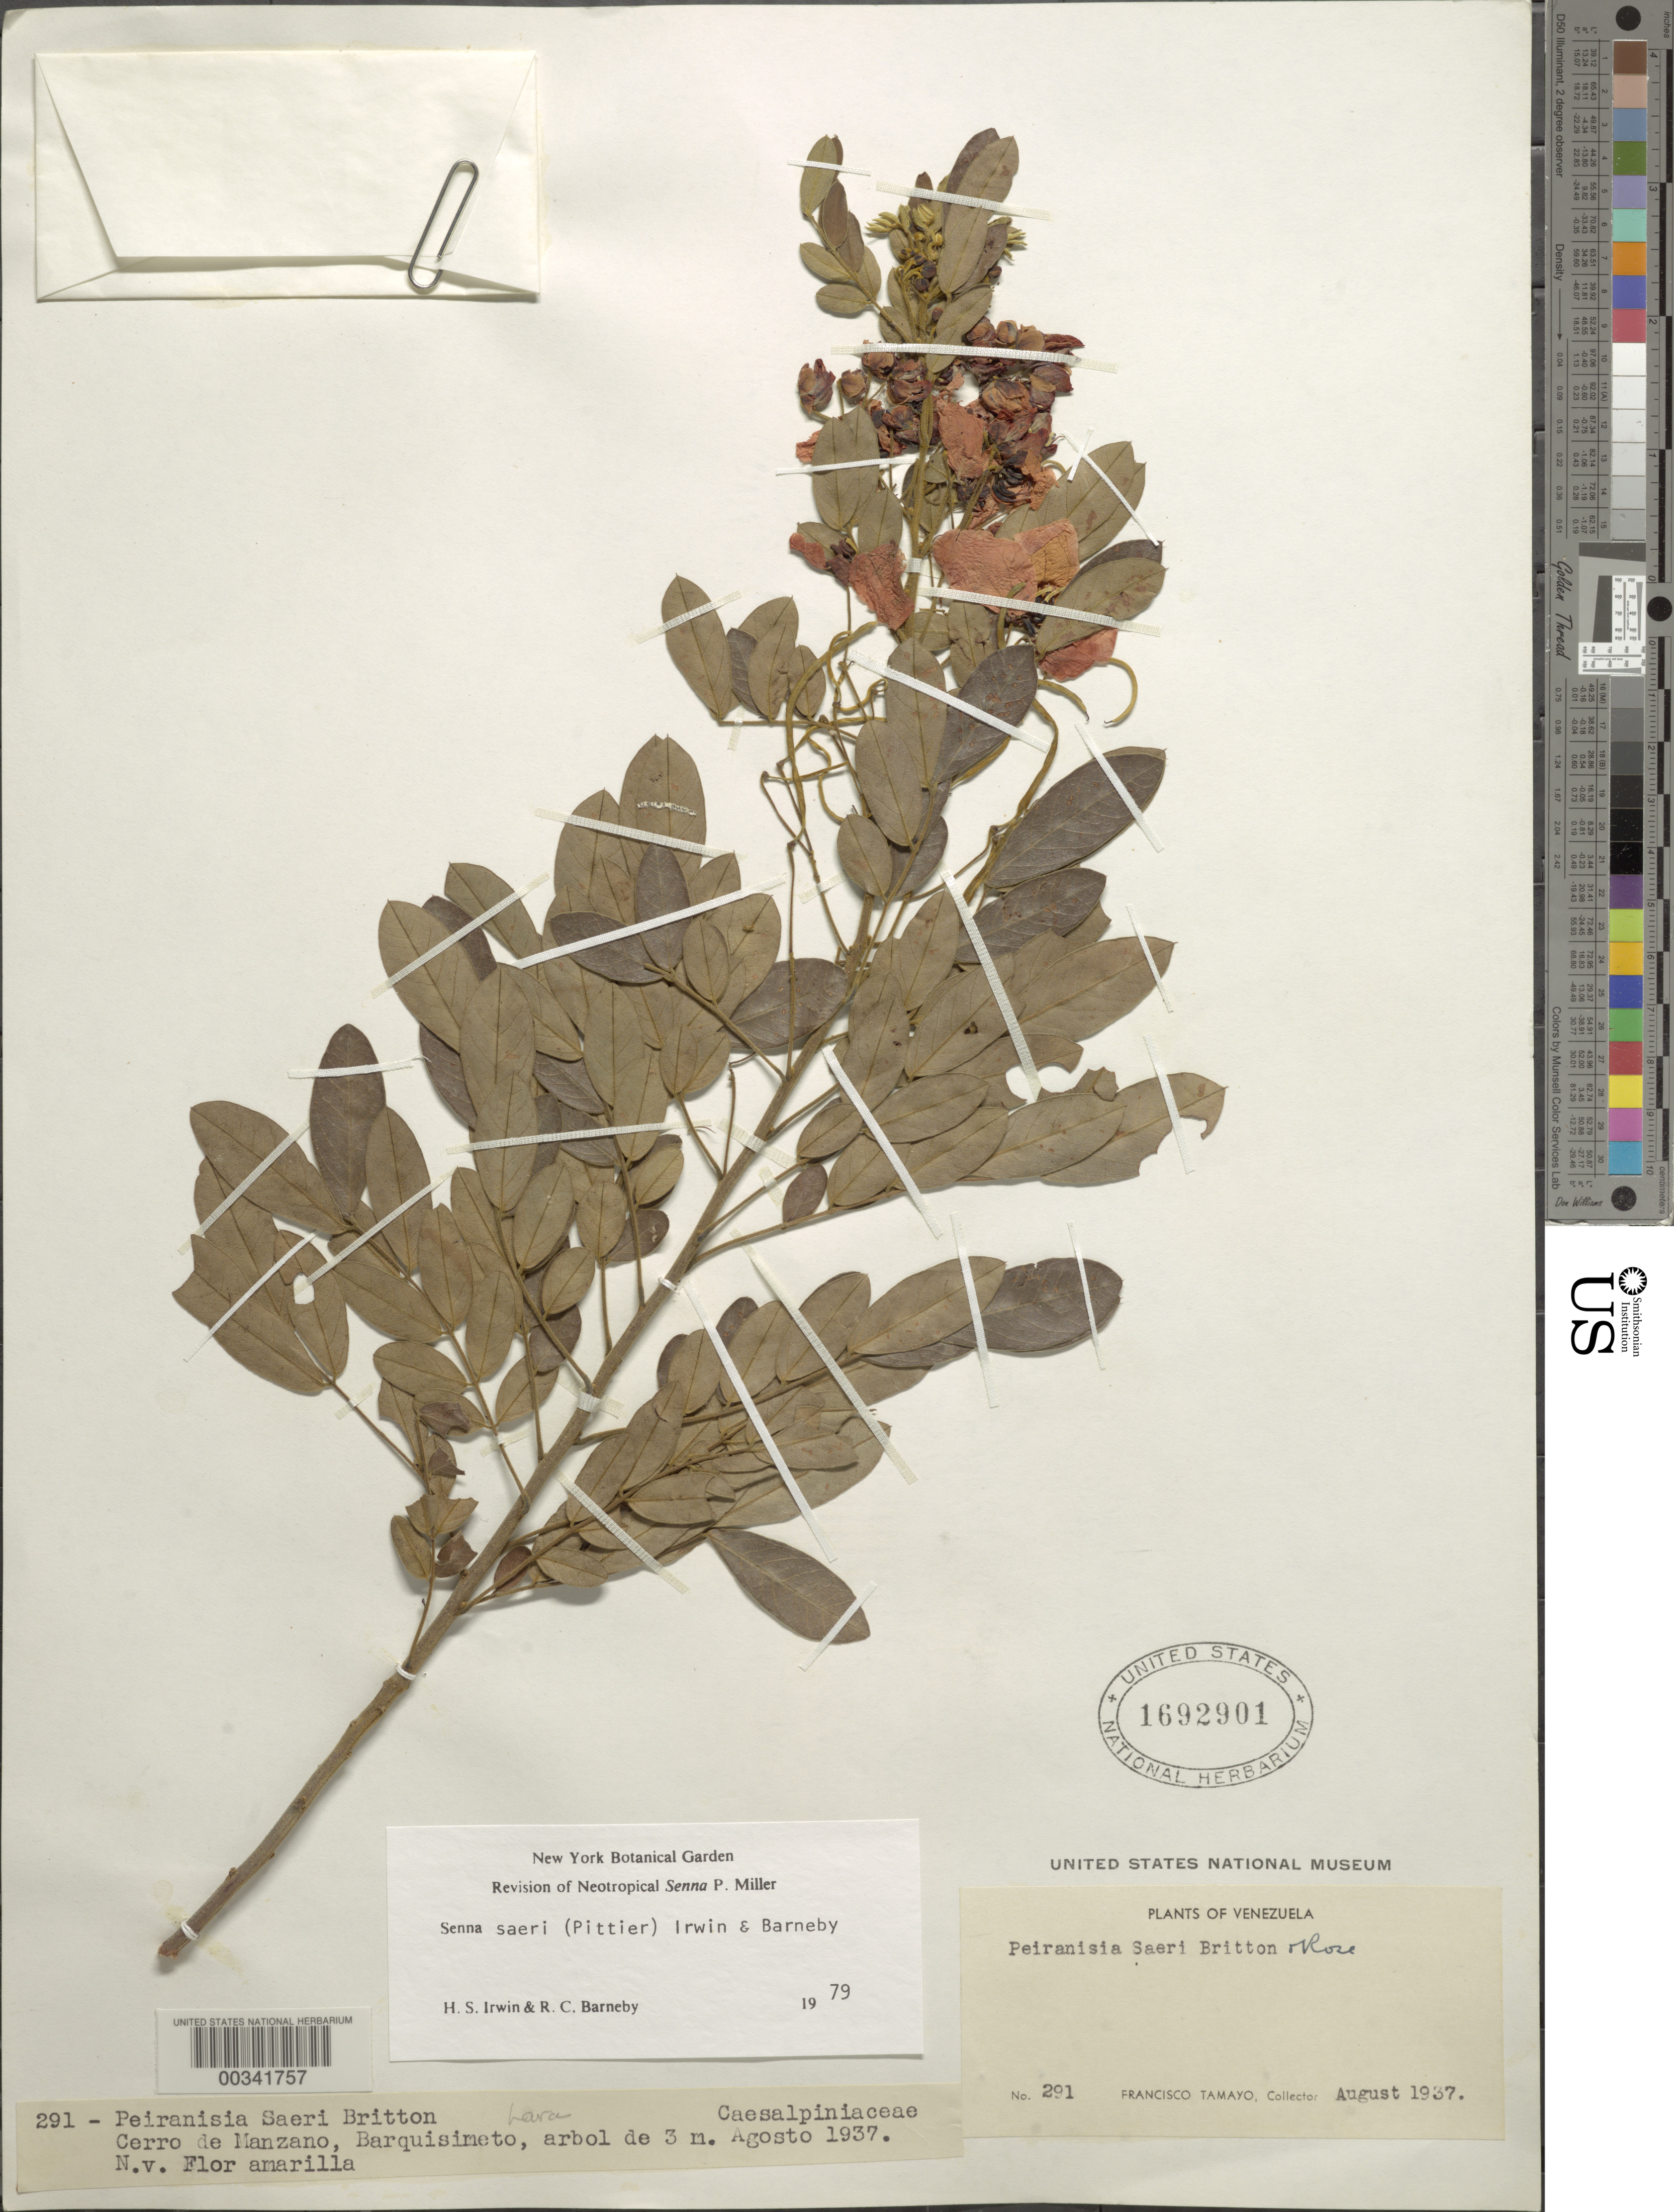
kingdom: Plantae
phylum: Tracheophyta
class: Magnoliopsida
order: Fabales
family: Fabaceae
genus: Senna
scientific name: Senna saeri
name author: (Britton & Rose ex Pittier) H.S. Irwin & Barneby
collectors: F. Tamayo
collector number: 291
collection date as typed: Aug 1937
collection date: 1937-08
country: Venezuela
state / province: Lara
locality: Cerro de manzano, barquisimento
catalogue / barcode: US 1692901